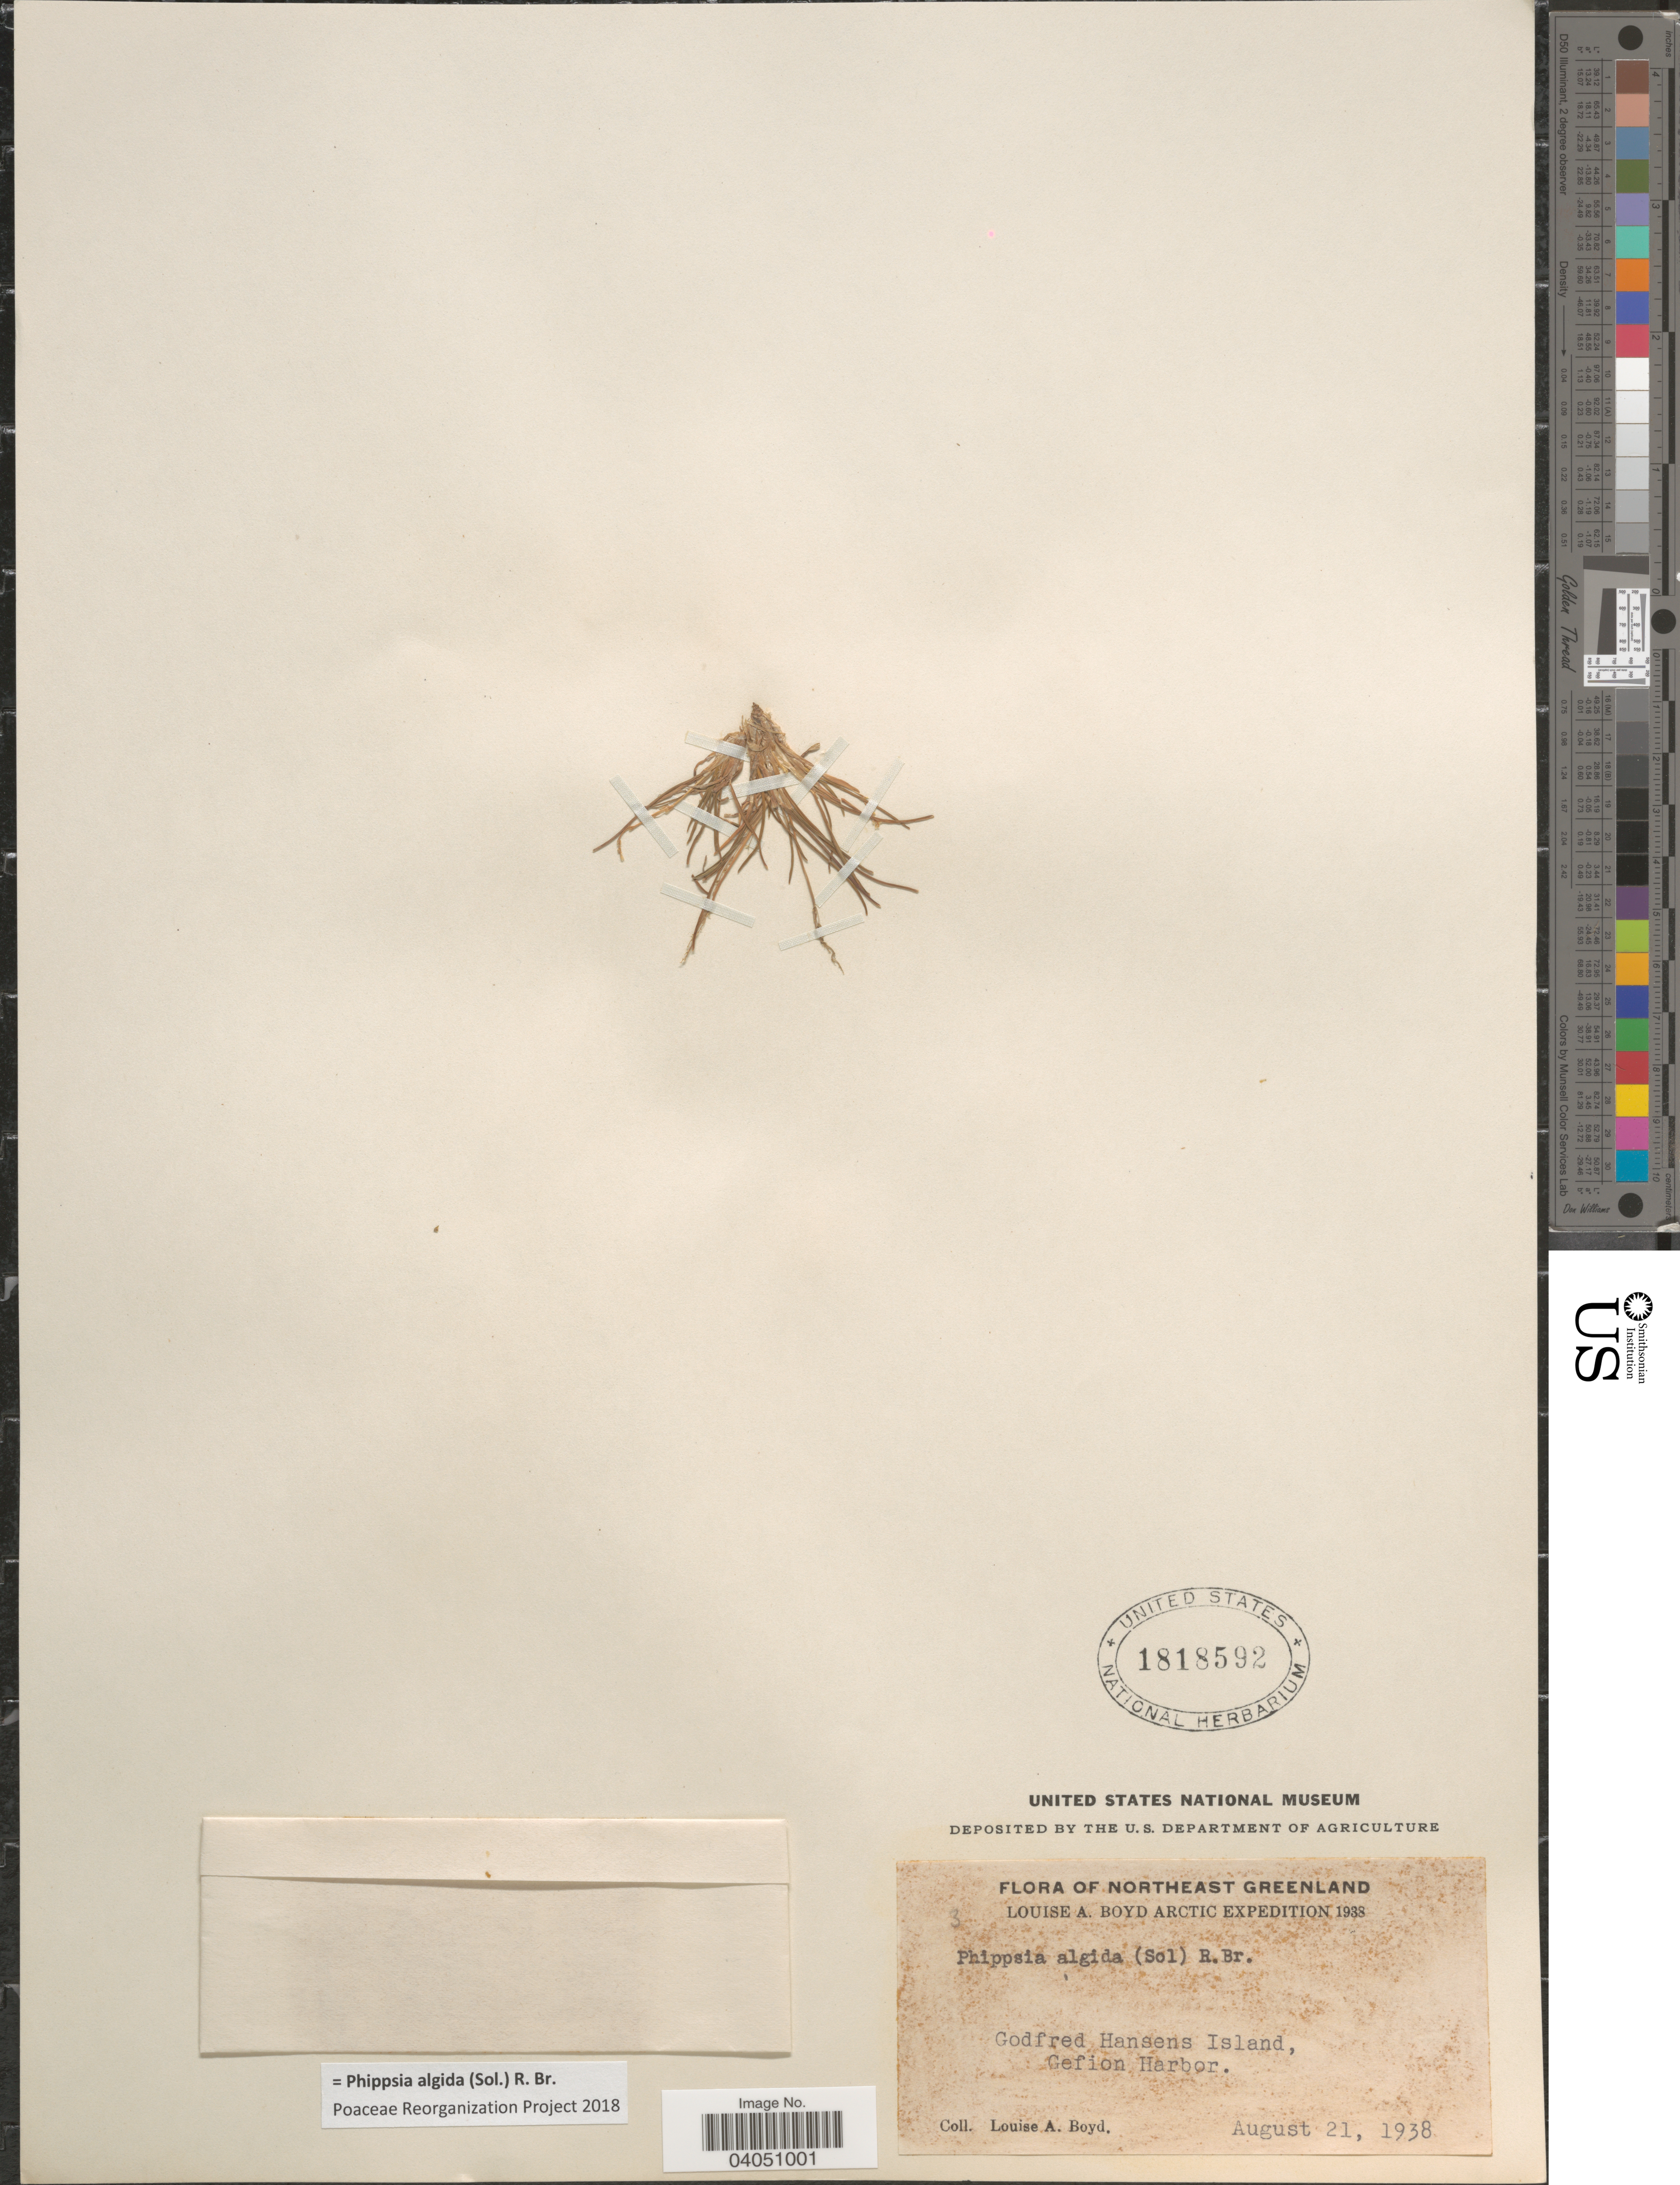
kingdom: Plantae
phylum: Tracheophyta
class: Liliopsida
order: Poales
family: Poaceae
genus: Phippsia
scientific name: Phippsia algida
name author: (Sol.) R. Br.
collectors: L. Boyd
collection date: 1938-08-21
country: Greenland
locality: Northeast Greenland. Godfred Hansens Island, Gefion Harbor.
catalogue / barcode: US 1818592